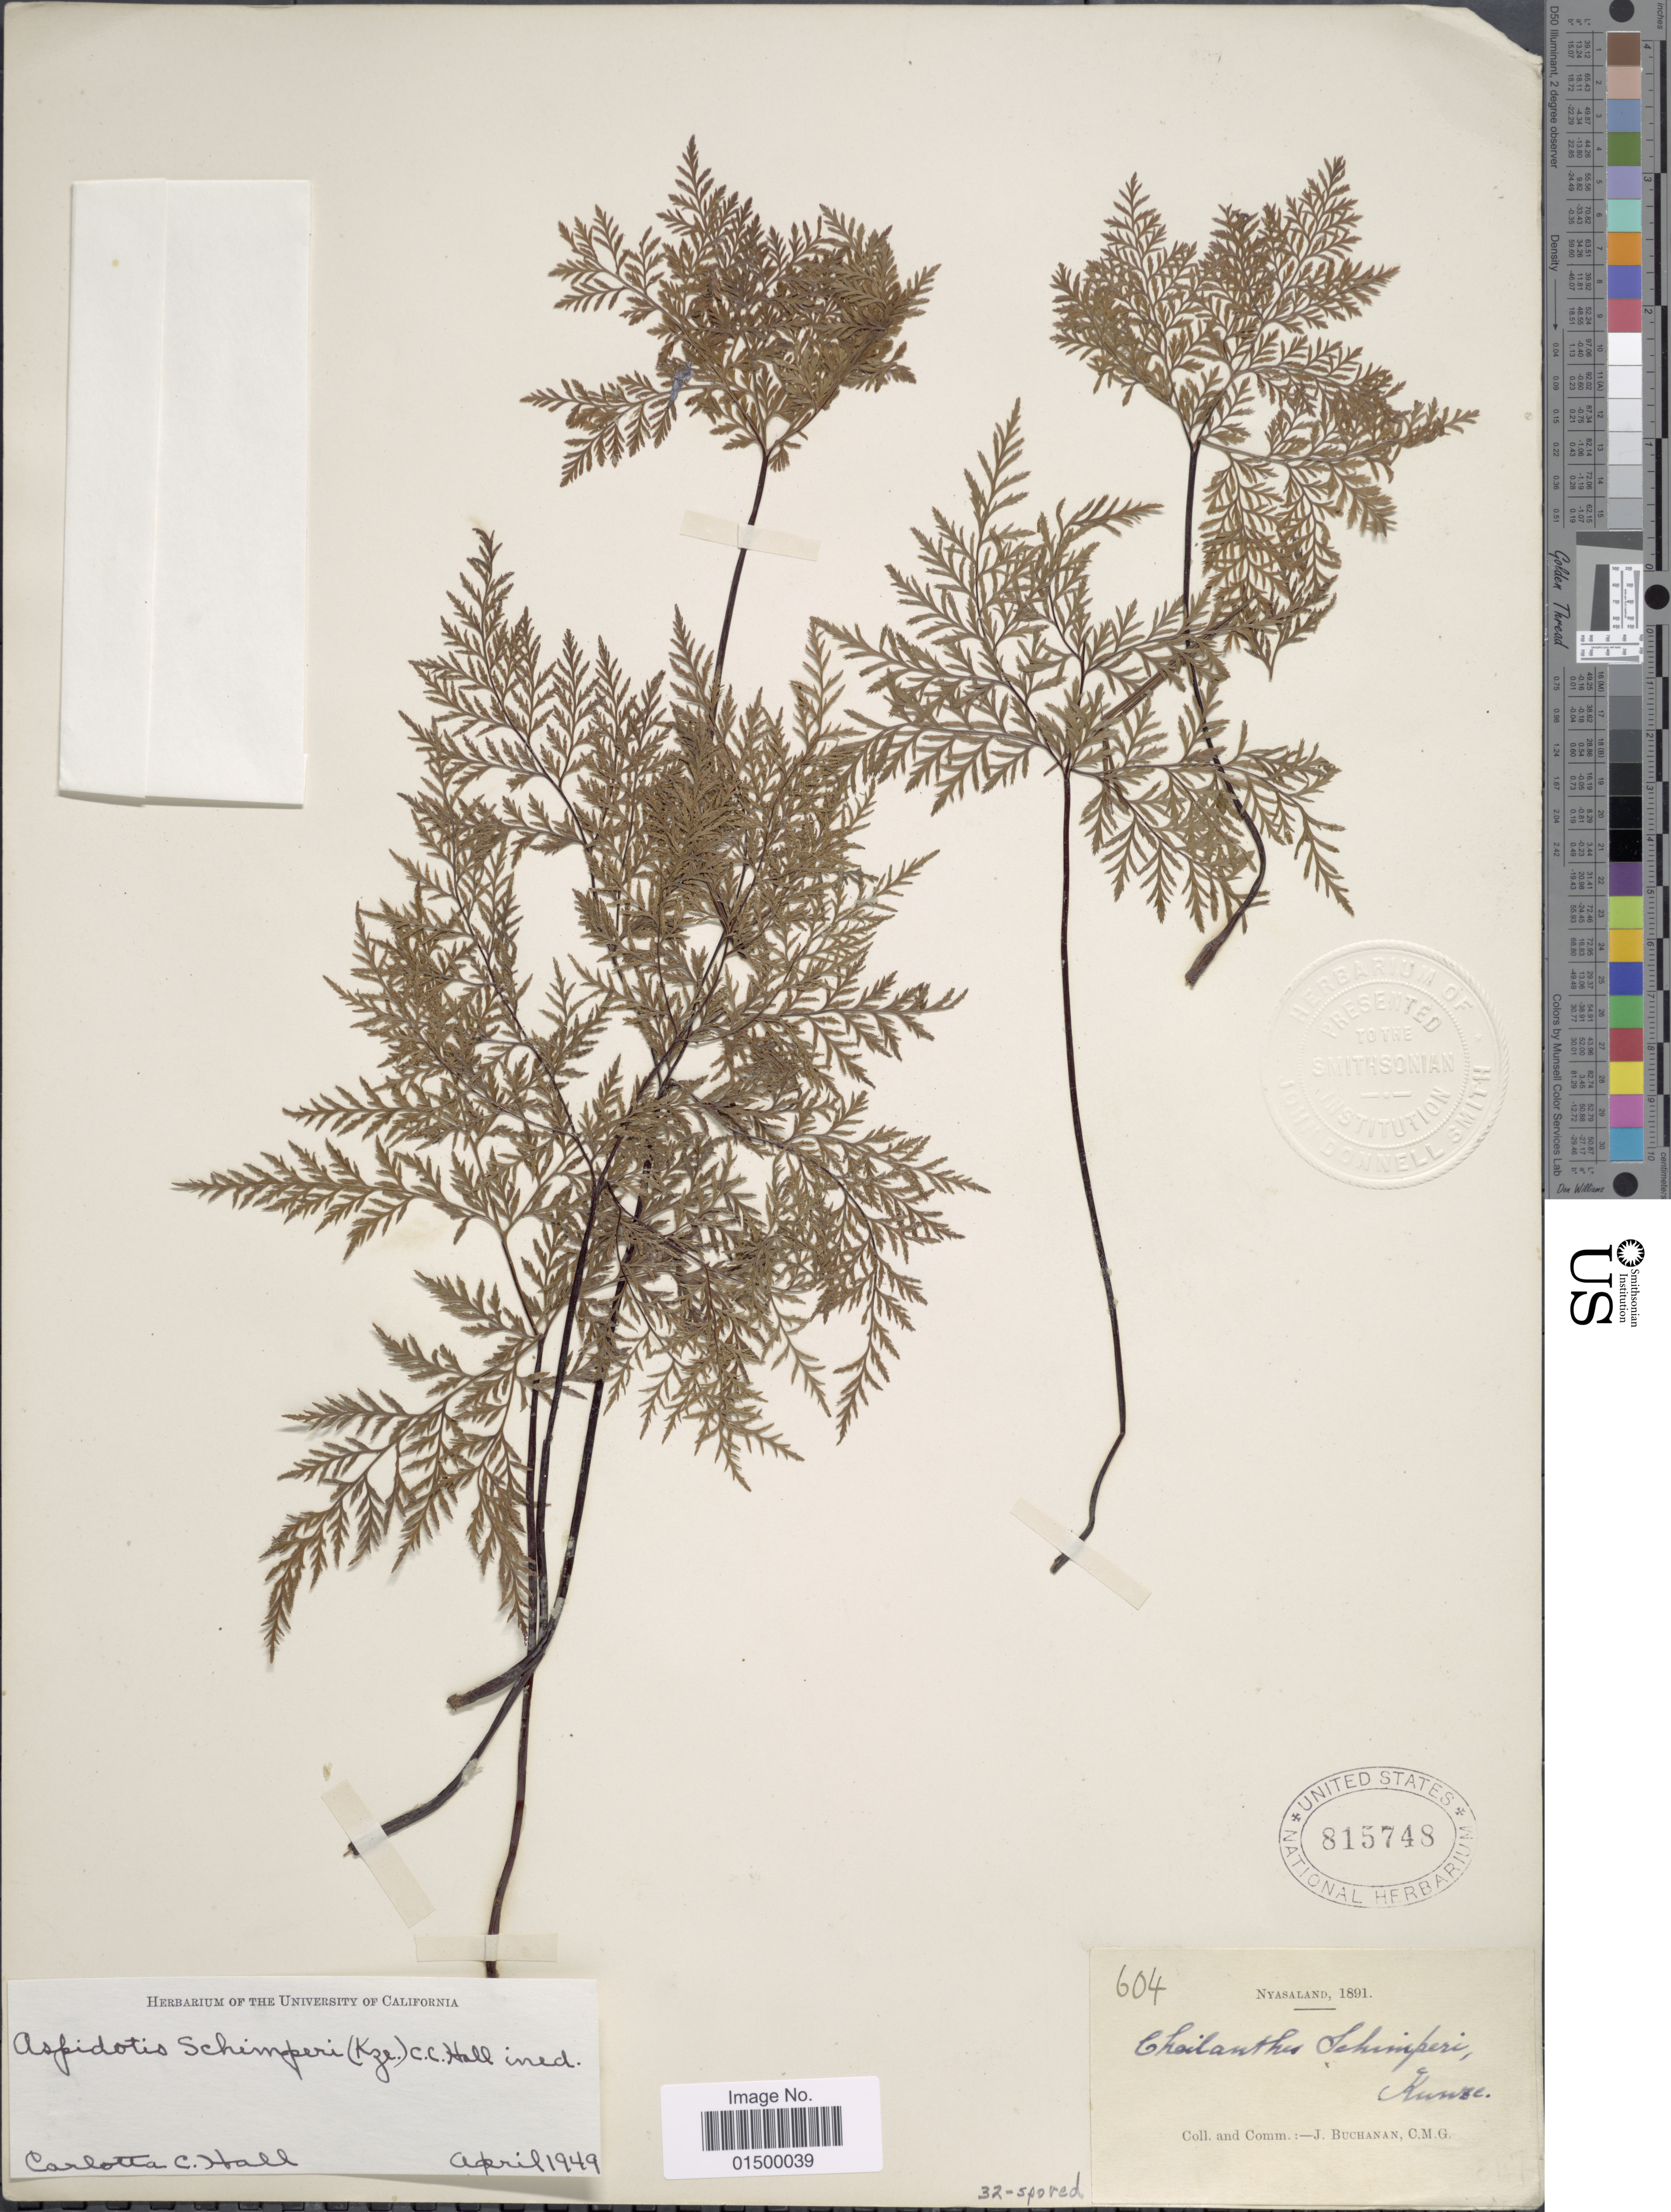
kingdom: Plantae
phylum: Tracheophyta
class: Polypodiopsida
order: Polypodiales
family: Pteridaceae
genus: Cheilanthes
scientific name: Cheilanthes schimperi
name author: Kunze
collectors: J. Buchanan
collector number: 604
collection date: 1891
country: Malawi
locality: Nyasaland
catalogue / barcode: US 815748